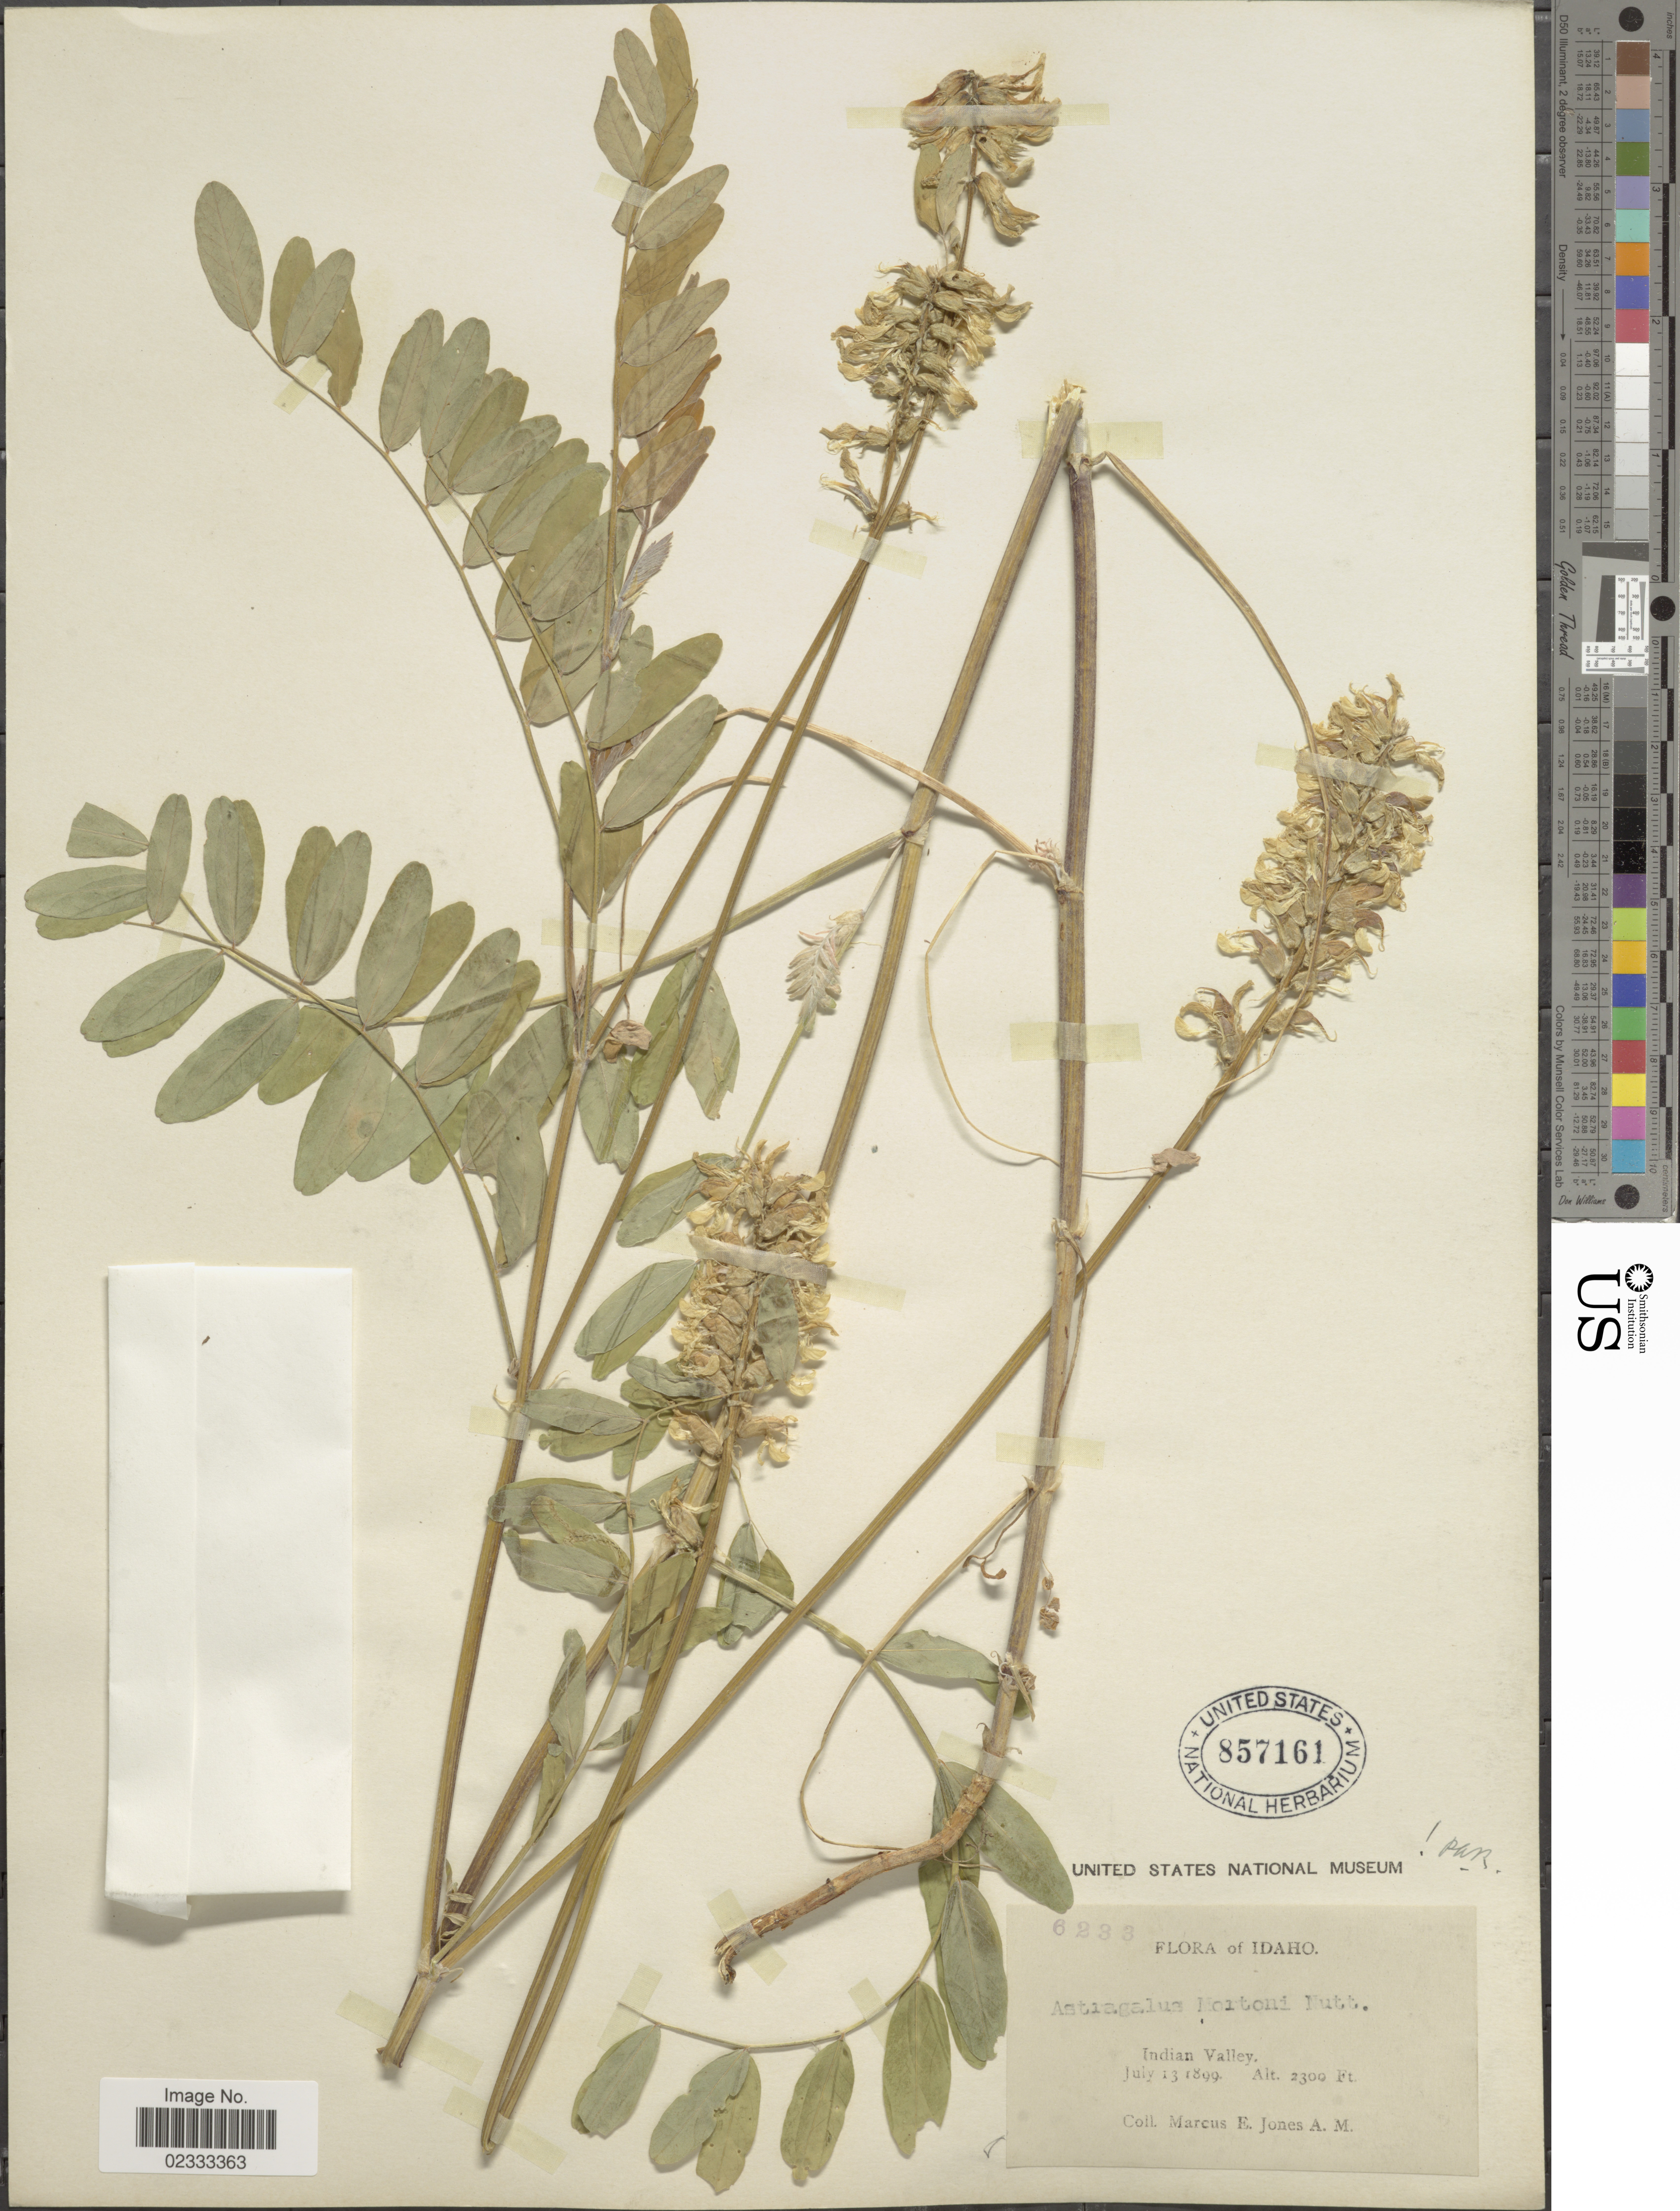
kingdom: Plantae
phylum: Tracheophyta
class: Magnoliopsida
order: Fabales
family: Fabaceae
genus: Astragalus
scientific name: Astragalus mortonii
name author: Nutt.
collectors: M. E. Jones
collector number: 6233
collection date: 1899-07-13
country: United States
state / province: Idaho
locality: Indian Valley.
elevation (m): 701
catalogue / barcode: US 857161